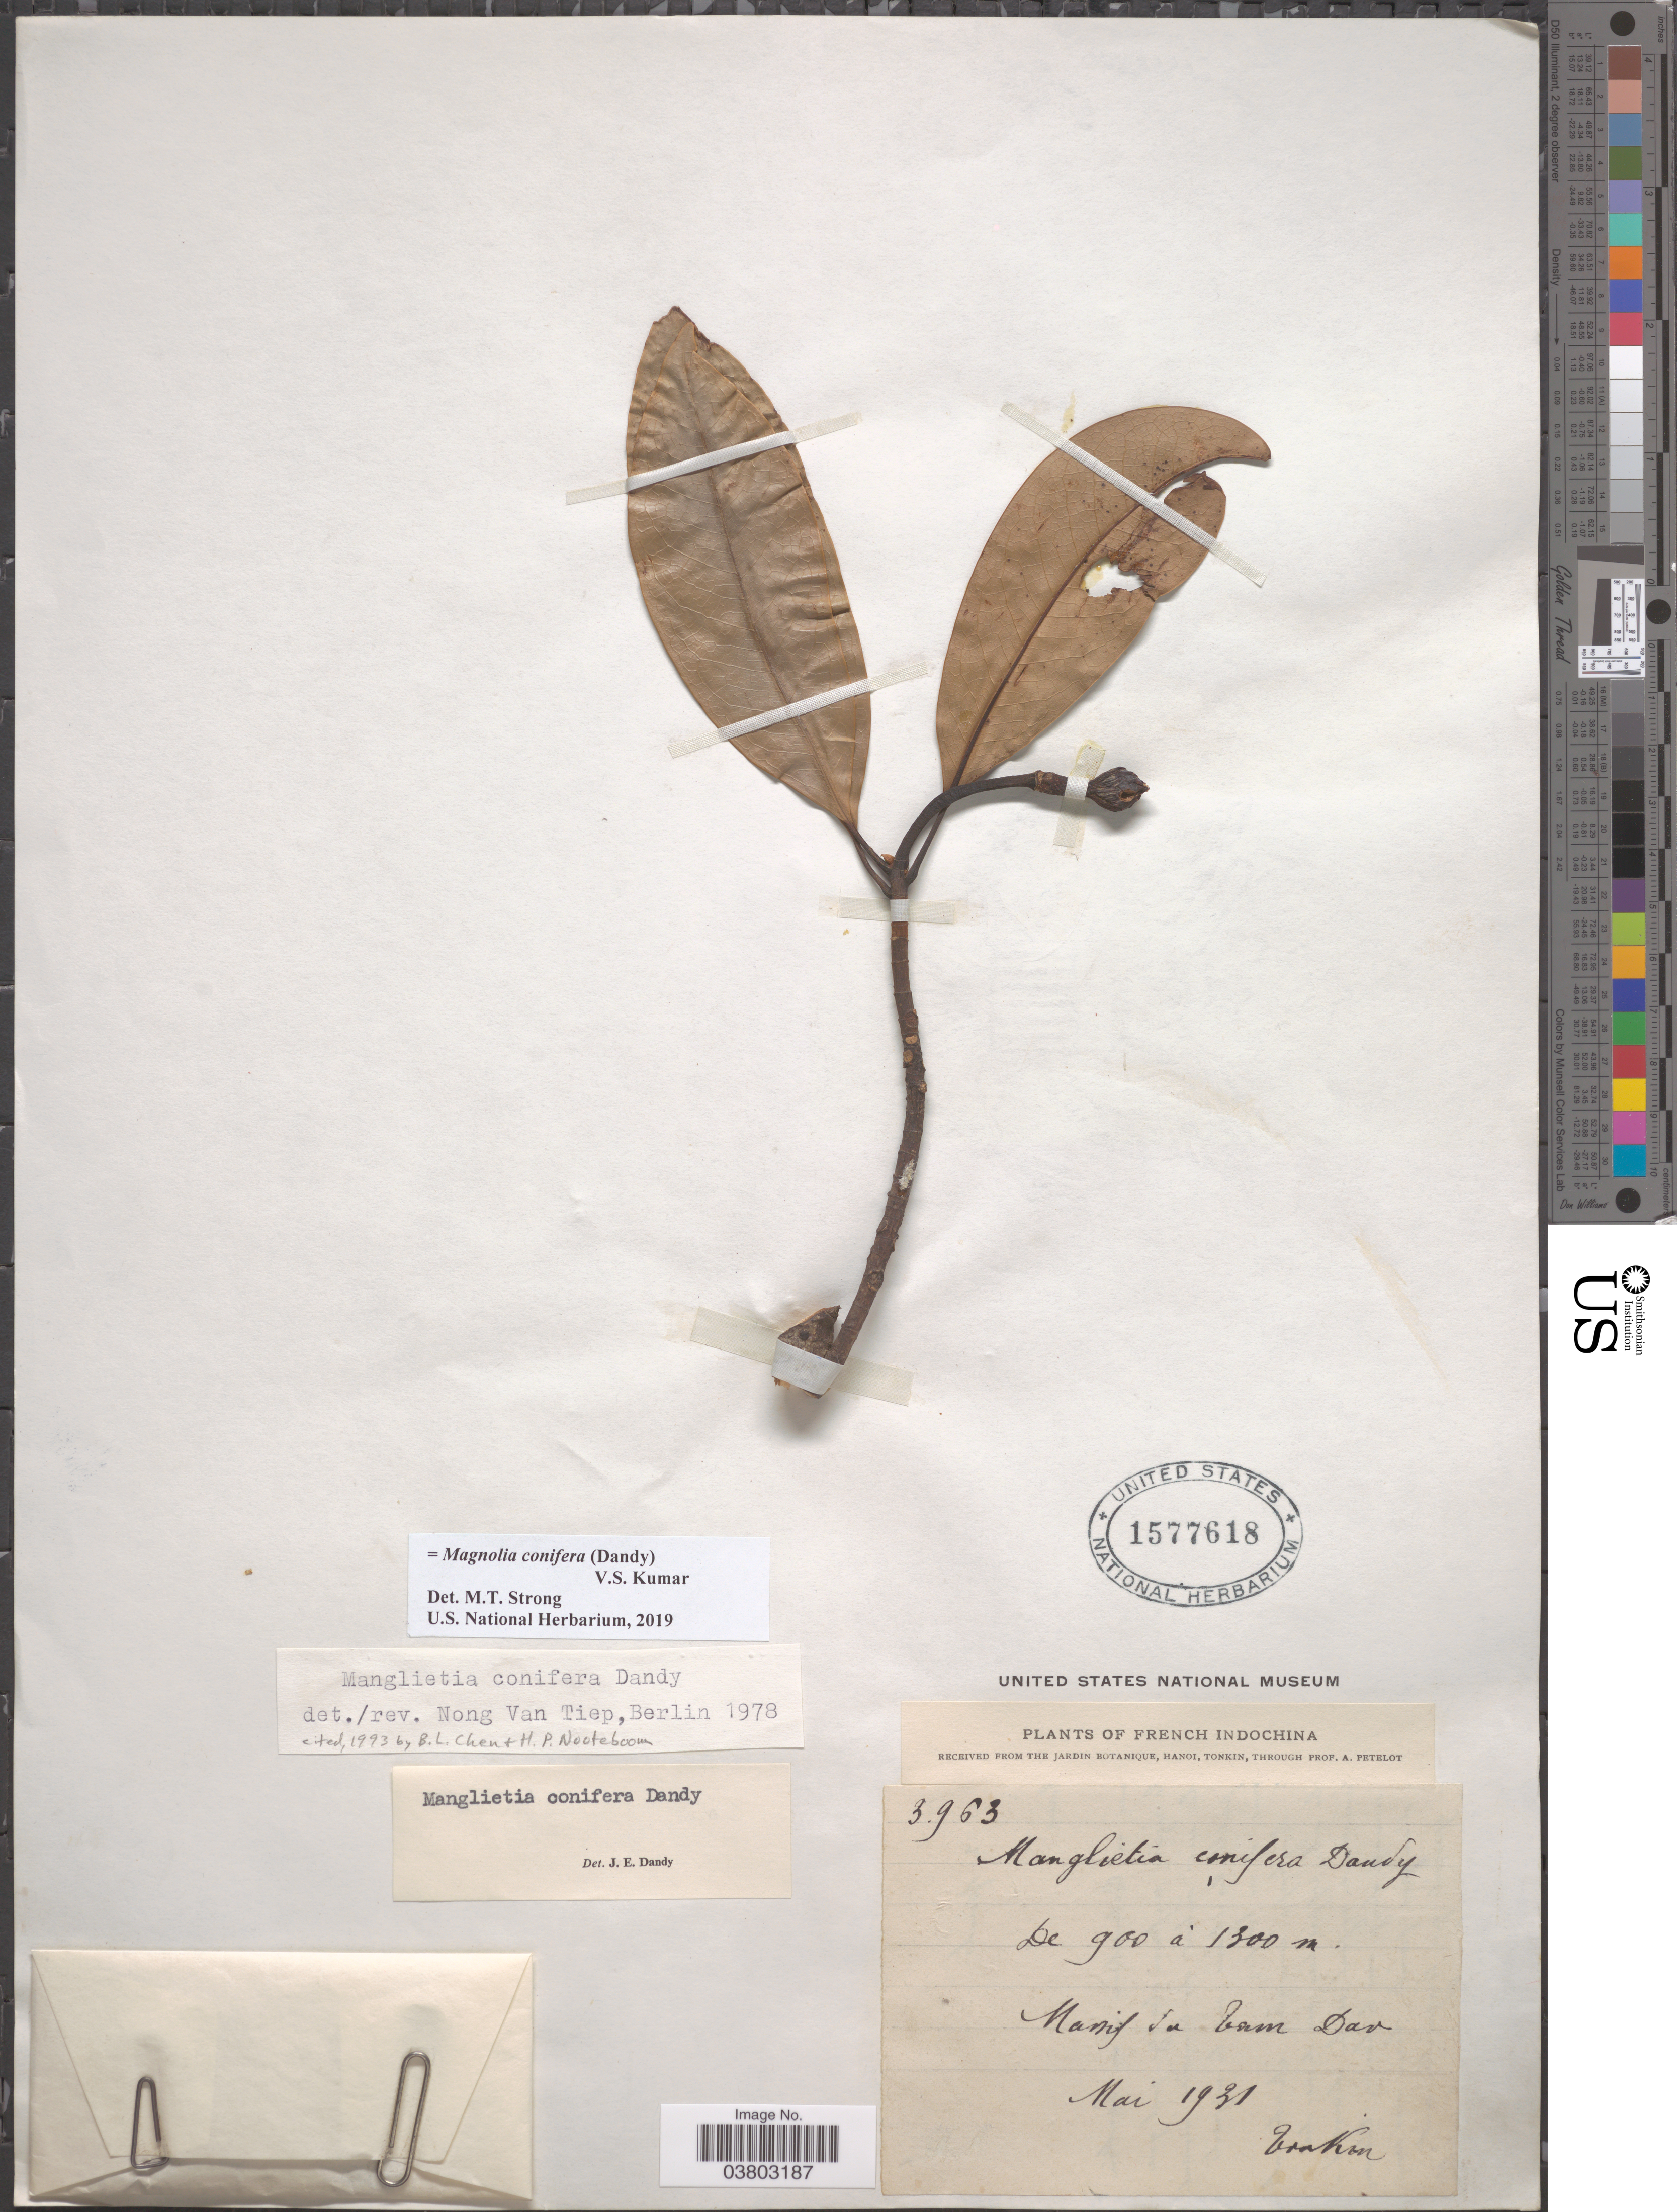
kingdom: Plantae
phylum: Tracheophyta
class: Magnoliopsida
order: Magnoliales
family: Magnoliaceae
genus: Magnolia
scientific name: Magnolia conifera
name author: (Dandy) V.S. Kumar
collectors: P. A. Pételot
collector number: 3963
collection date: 1931-05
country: Vietnam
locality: French Indochina. Massif du Tam Dao.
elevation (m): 900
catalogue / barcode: US 1577618